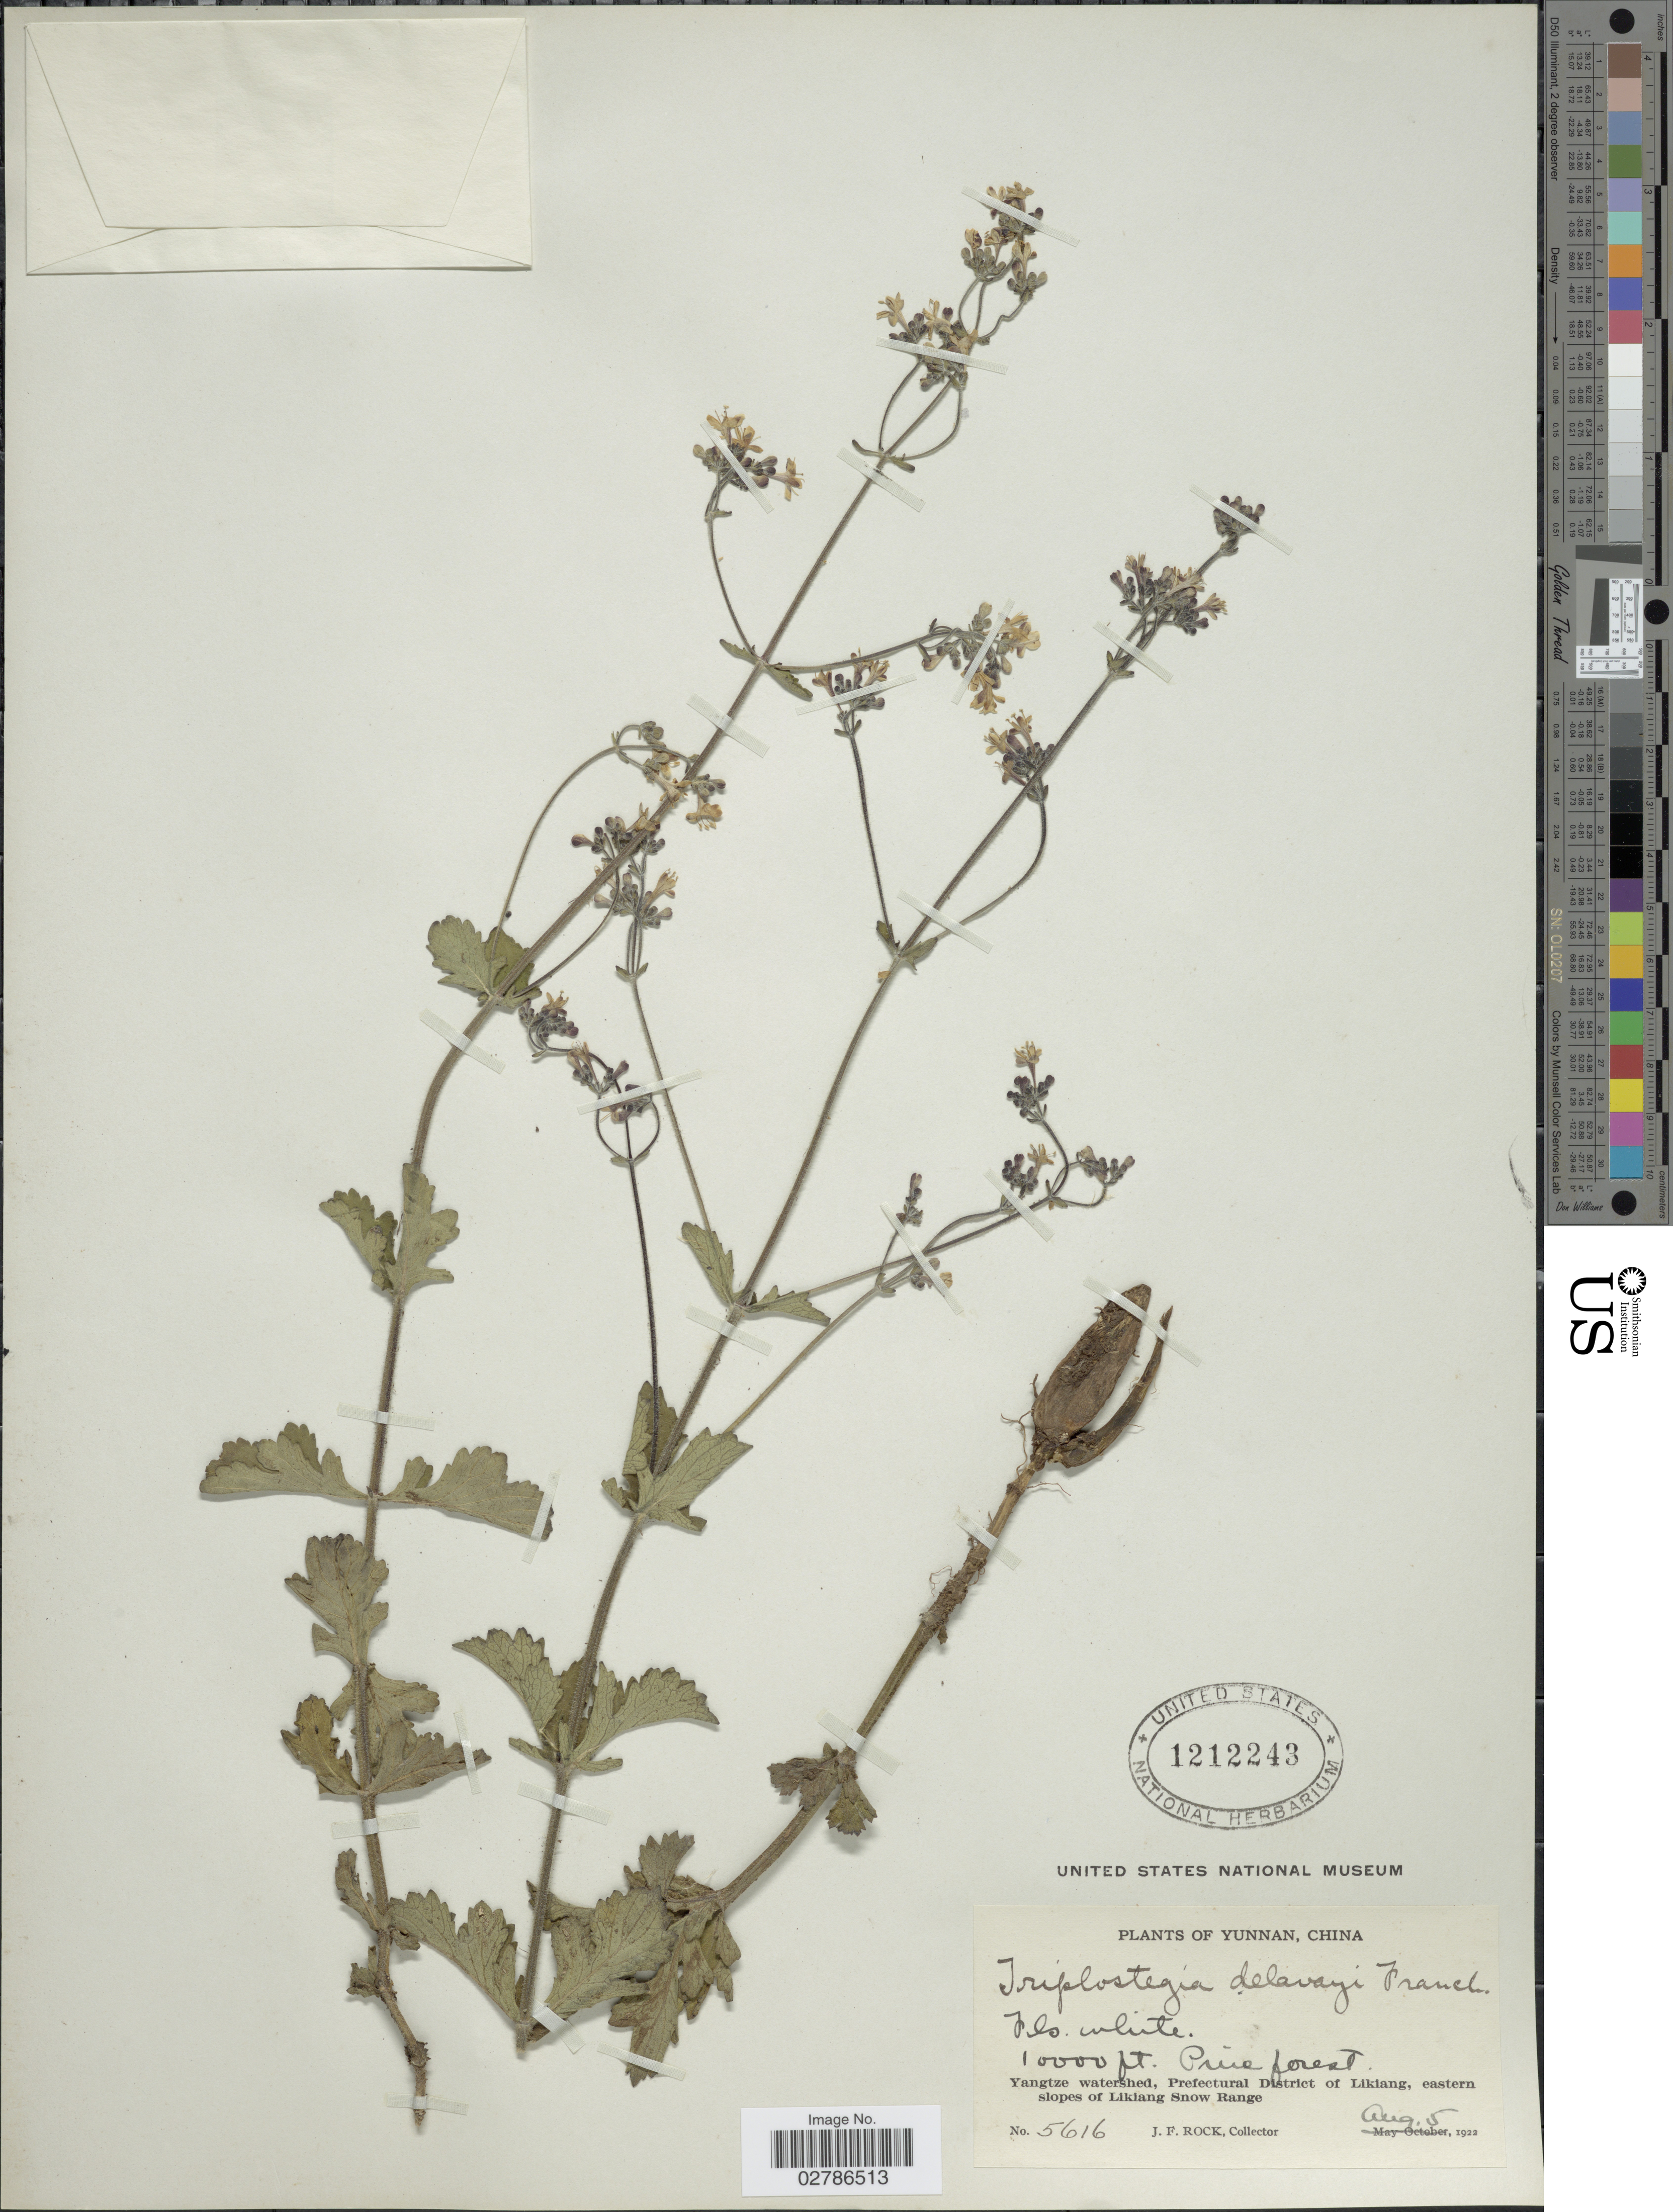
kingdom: Plantae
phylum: Tracheophyta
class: Magnoliopsida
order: Dipsacales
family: Caprifoliaceae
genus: Triplostegia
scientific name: Triplostegia grandiflora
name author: Gagnep.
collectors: J. Rock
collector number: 5616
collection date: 1922-08-05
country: China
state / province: Yunnan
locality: Pine forest, Yangtze watershed, Prefectural District of Likiang, eastern slopes of Likiang Snow Range.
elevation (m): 3048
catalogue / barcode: US 1212243